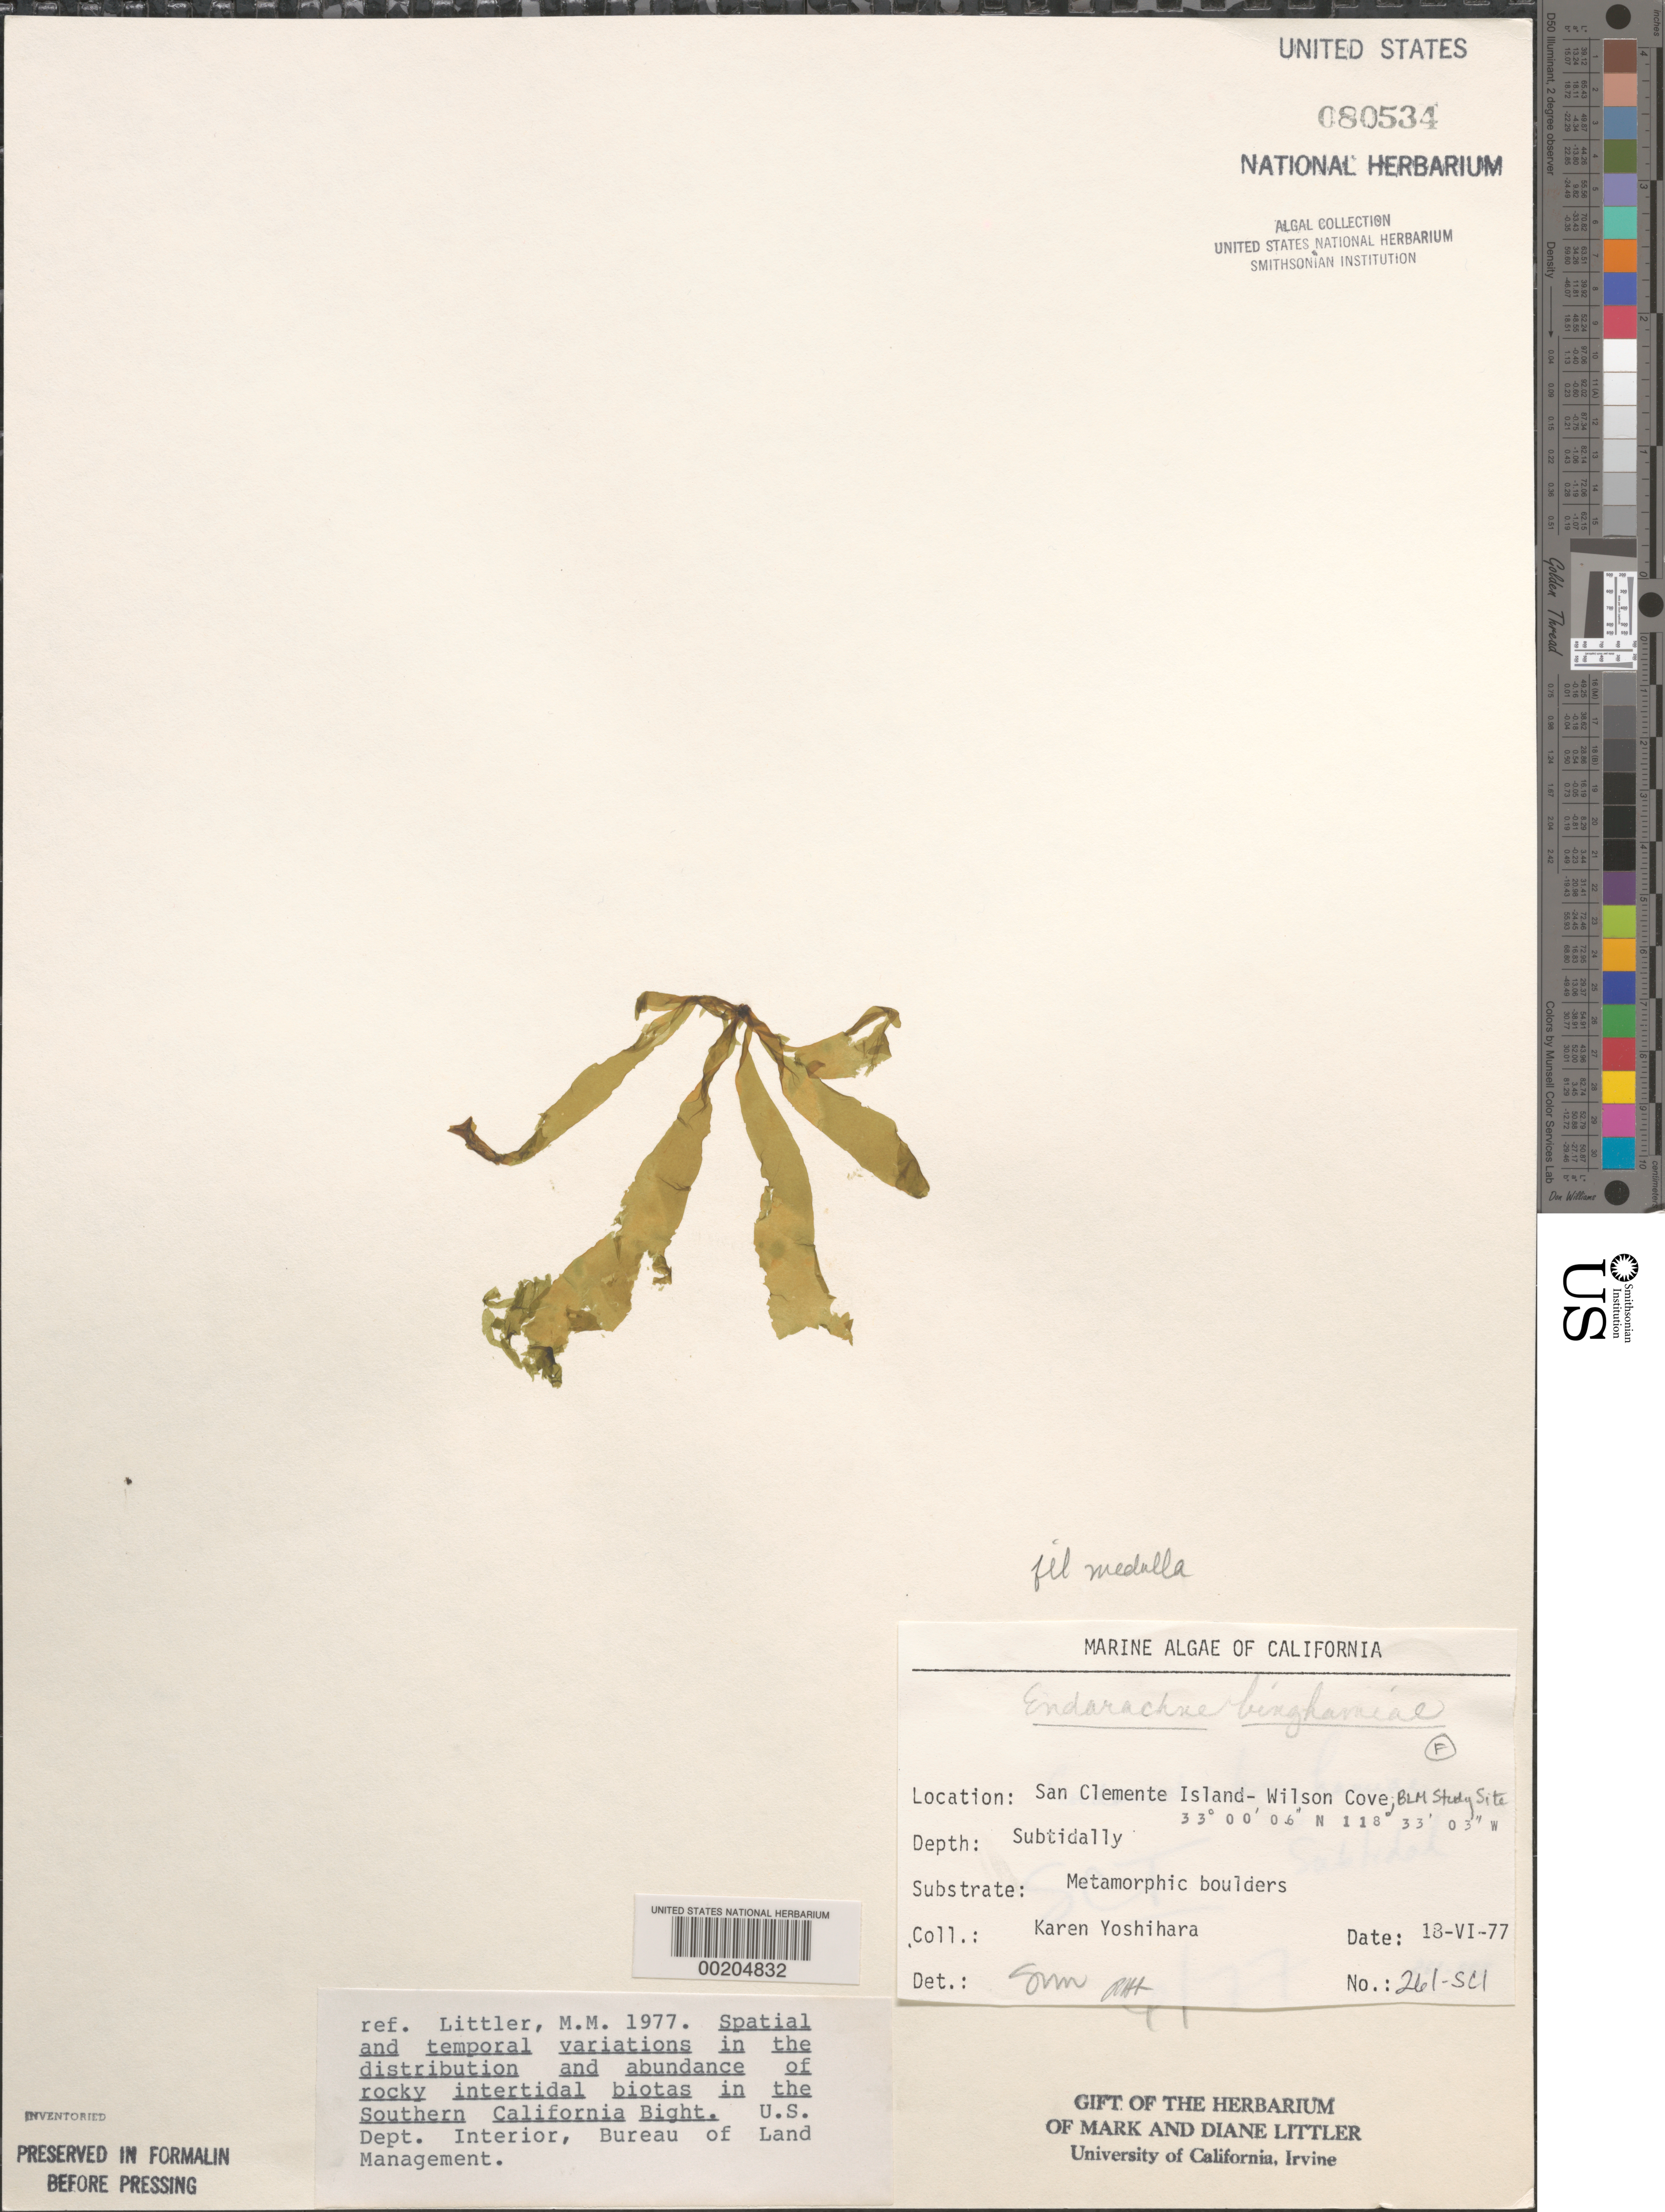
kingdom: Chromista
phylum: Ochrophyta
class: Phaeophyceae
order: Scytosiphonales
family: Scytosiphonaceae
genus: Petalonia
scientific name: Petalonia binghamiae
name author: (J. Agardh) K.L.Vinogr.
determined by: Algae name updating Project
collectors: K. Yoshihara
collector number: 261-sci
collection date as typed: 18 Jun 1977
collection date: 1977-06-18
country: United States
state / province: California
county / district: Los Angeles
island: San Clemente Island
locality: Wilson Cove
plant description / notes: BLM-SOCALBIGHT Rocky Intertidal Survey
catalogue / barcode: US 80534